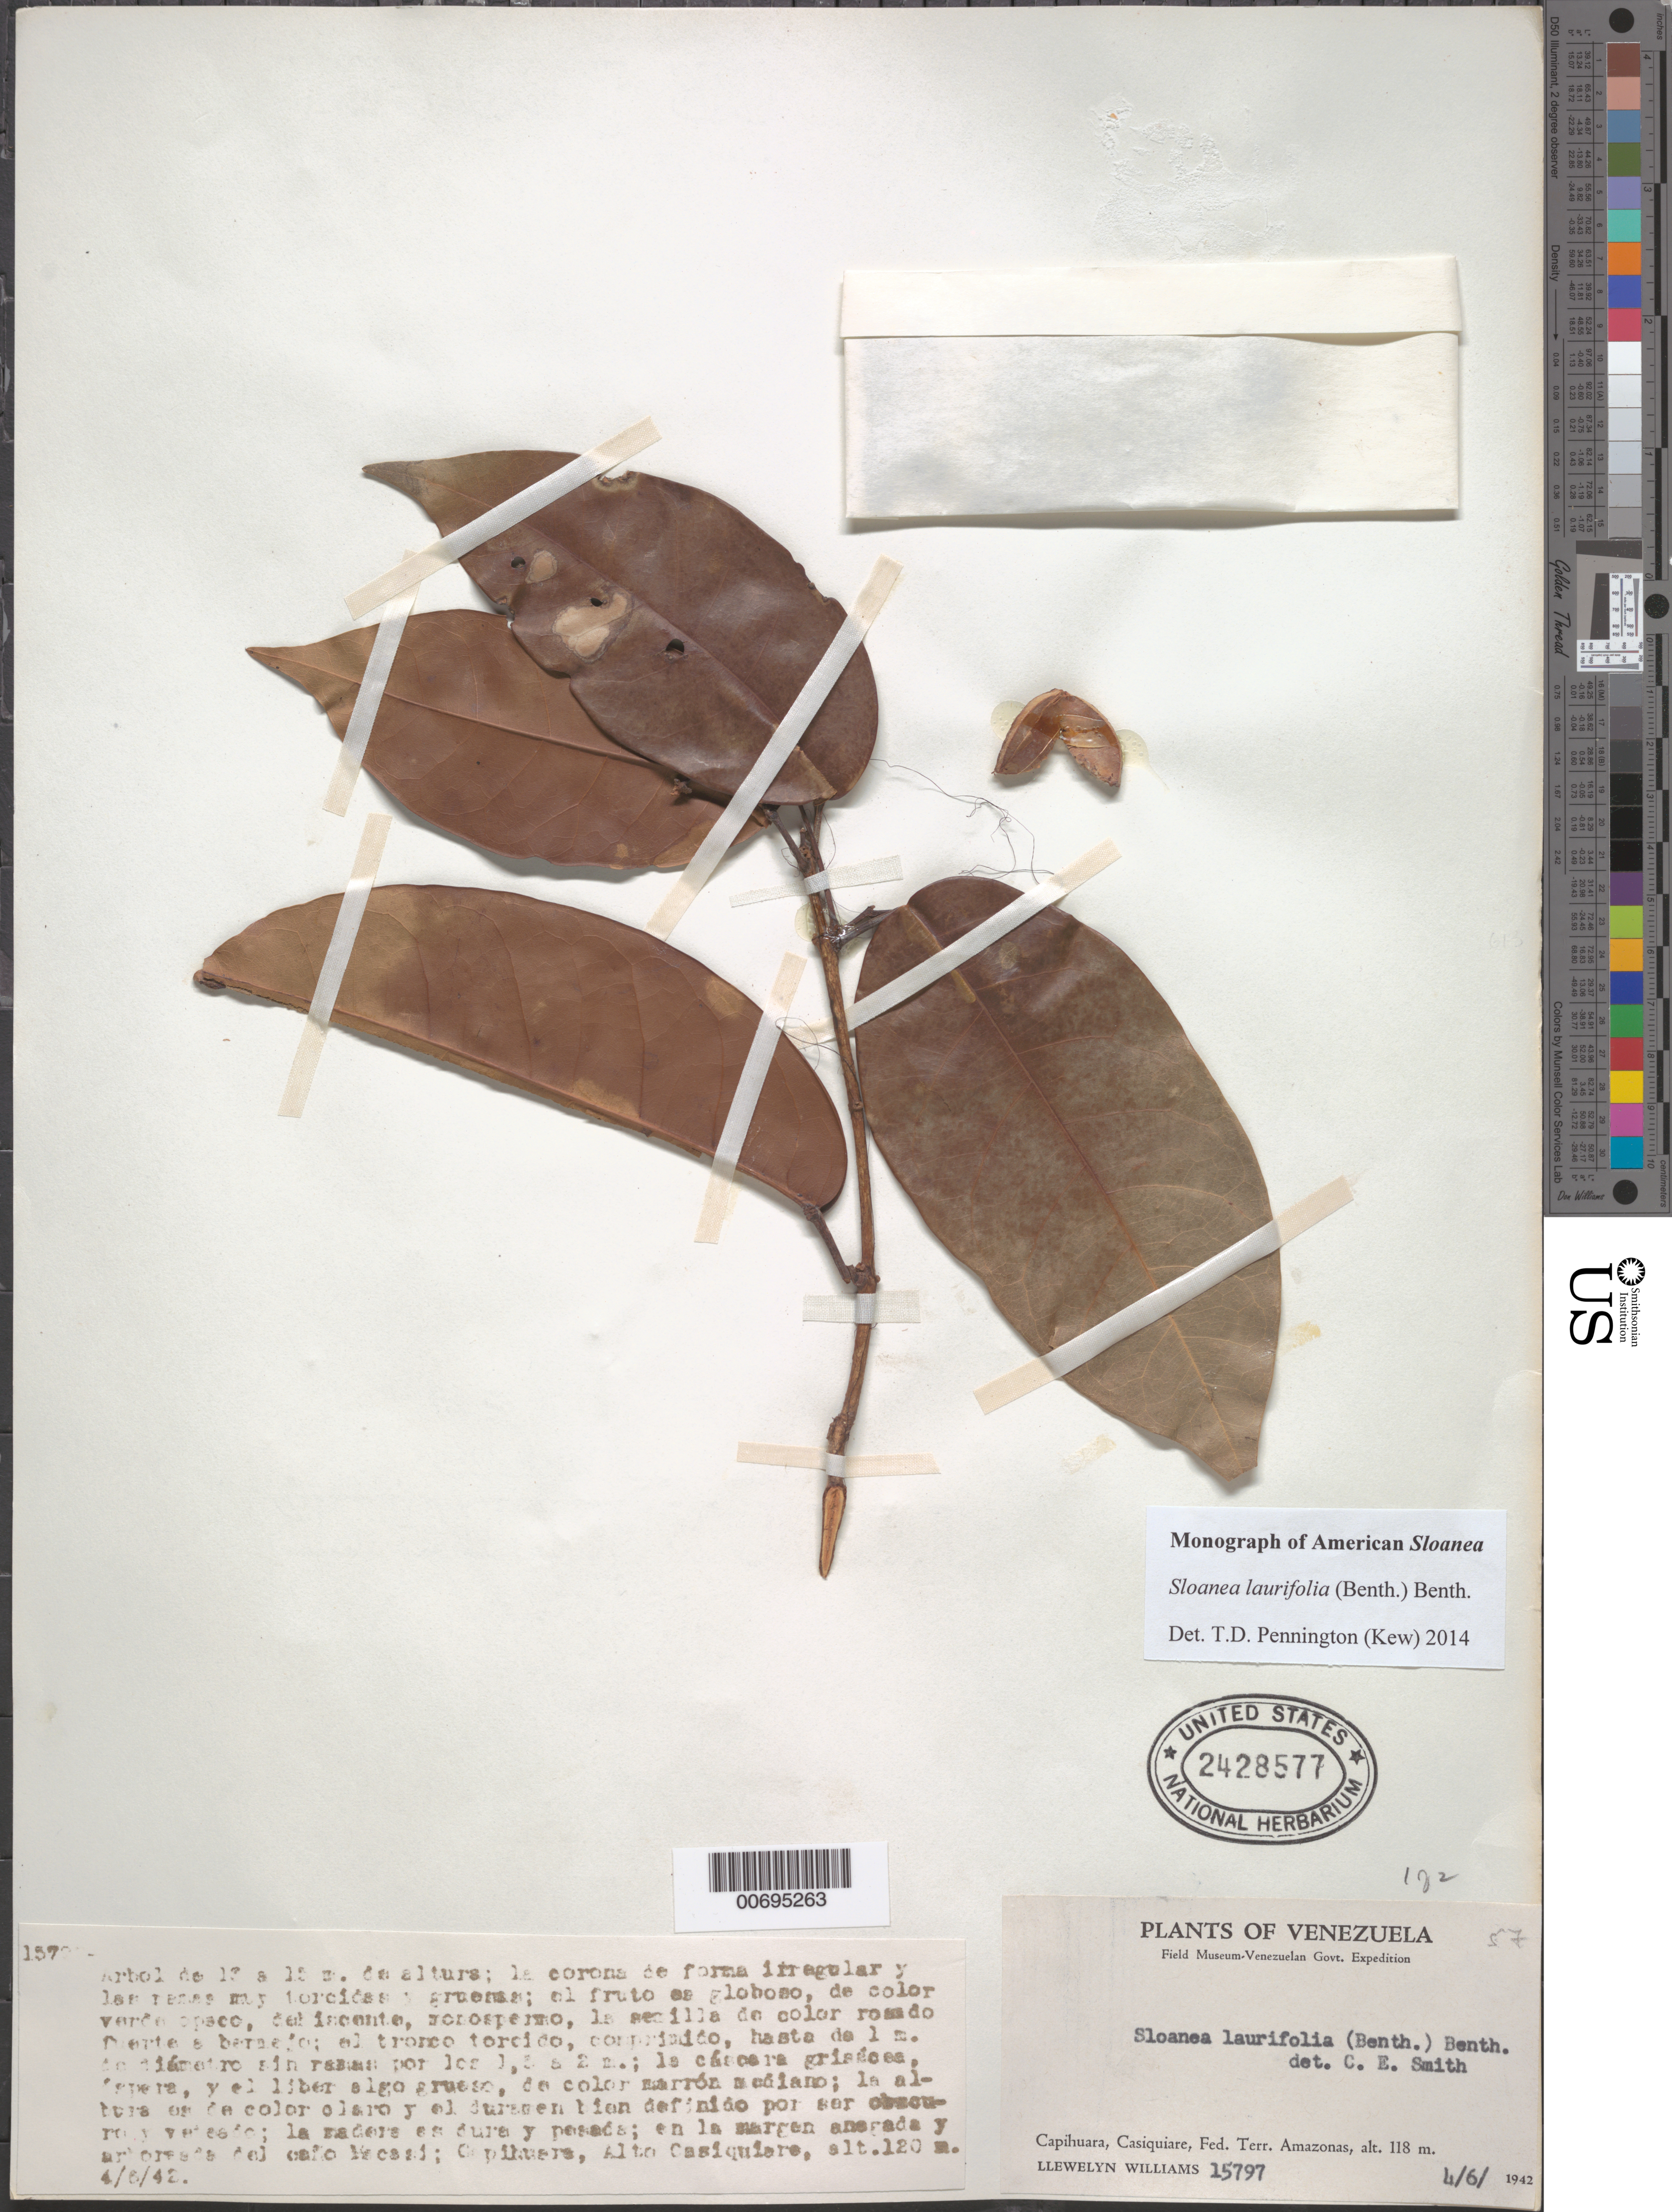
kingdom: Plantae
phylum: Tracheophyta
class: Magnoliopsida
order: Oxalidales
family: Elaeocarpaceae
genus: Sloanea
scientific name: Sloanea laurifolia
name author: (Benth.) Benth.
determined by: Smith, C. E., Jr.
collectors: Ll. Williams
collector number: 15797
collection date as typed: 4-Jun-42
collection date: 1942-06-04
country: Venezuela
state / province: Amazonas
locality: Caño Macasí, Capihuara, Alto Casiquiare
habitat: Margen anegada y arbores del cano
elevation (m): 120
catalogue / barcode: US 2428577